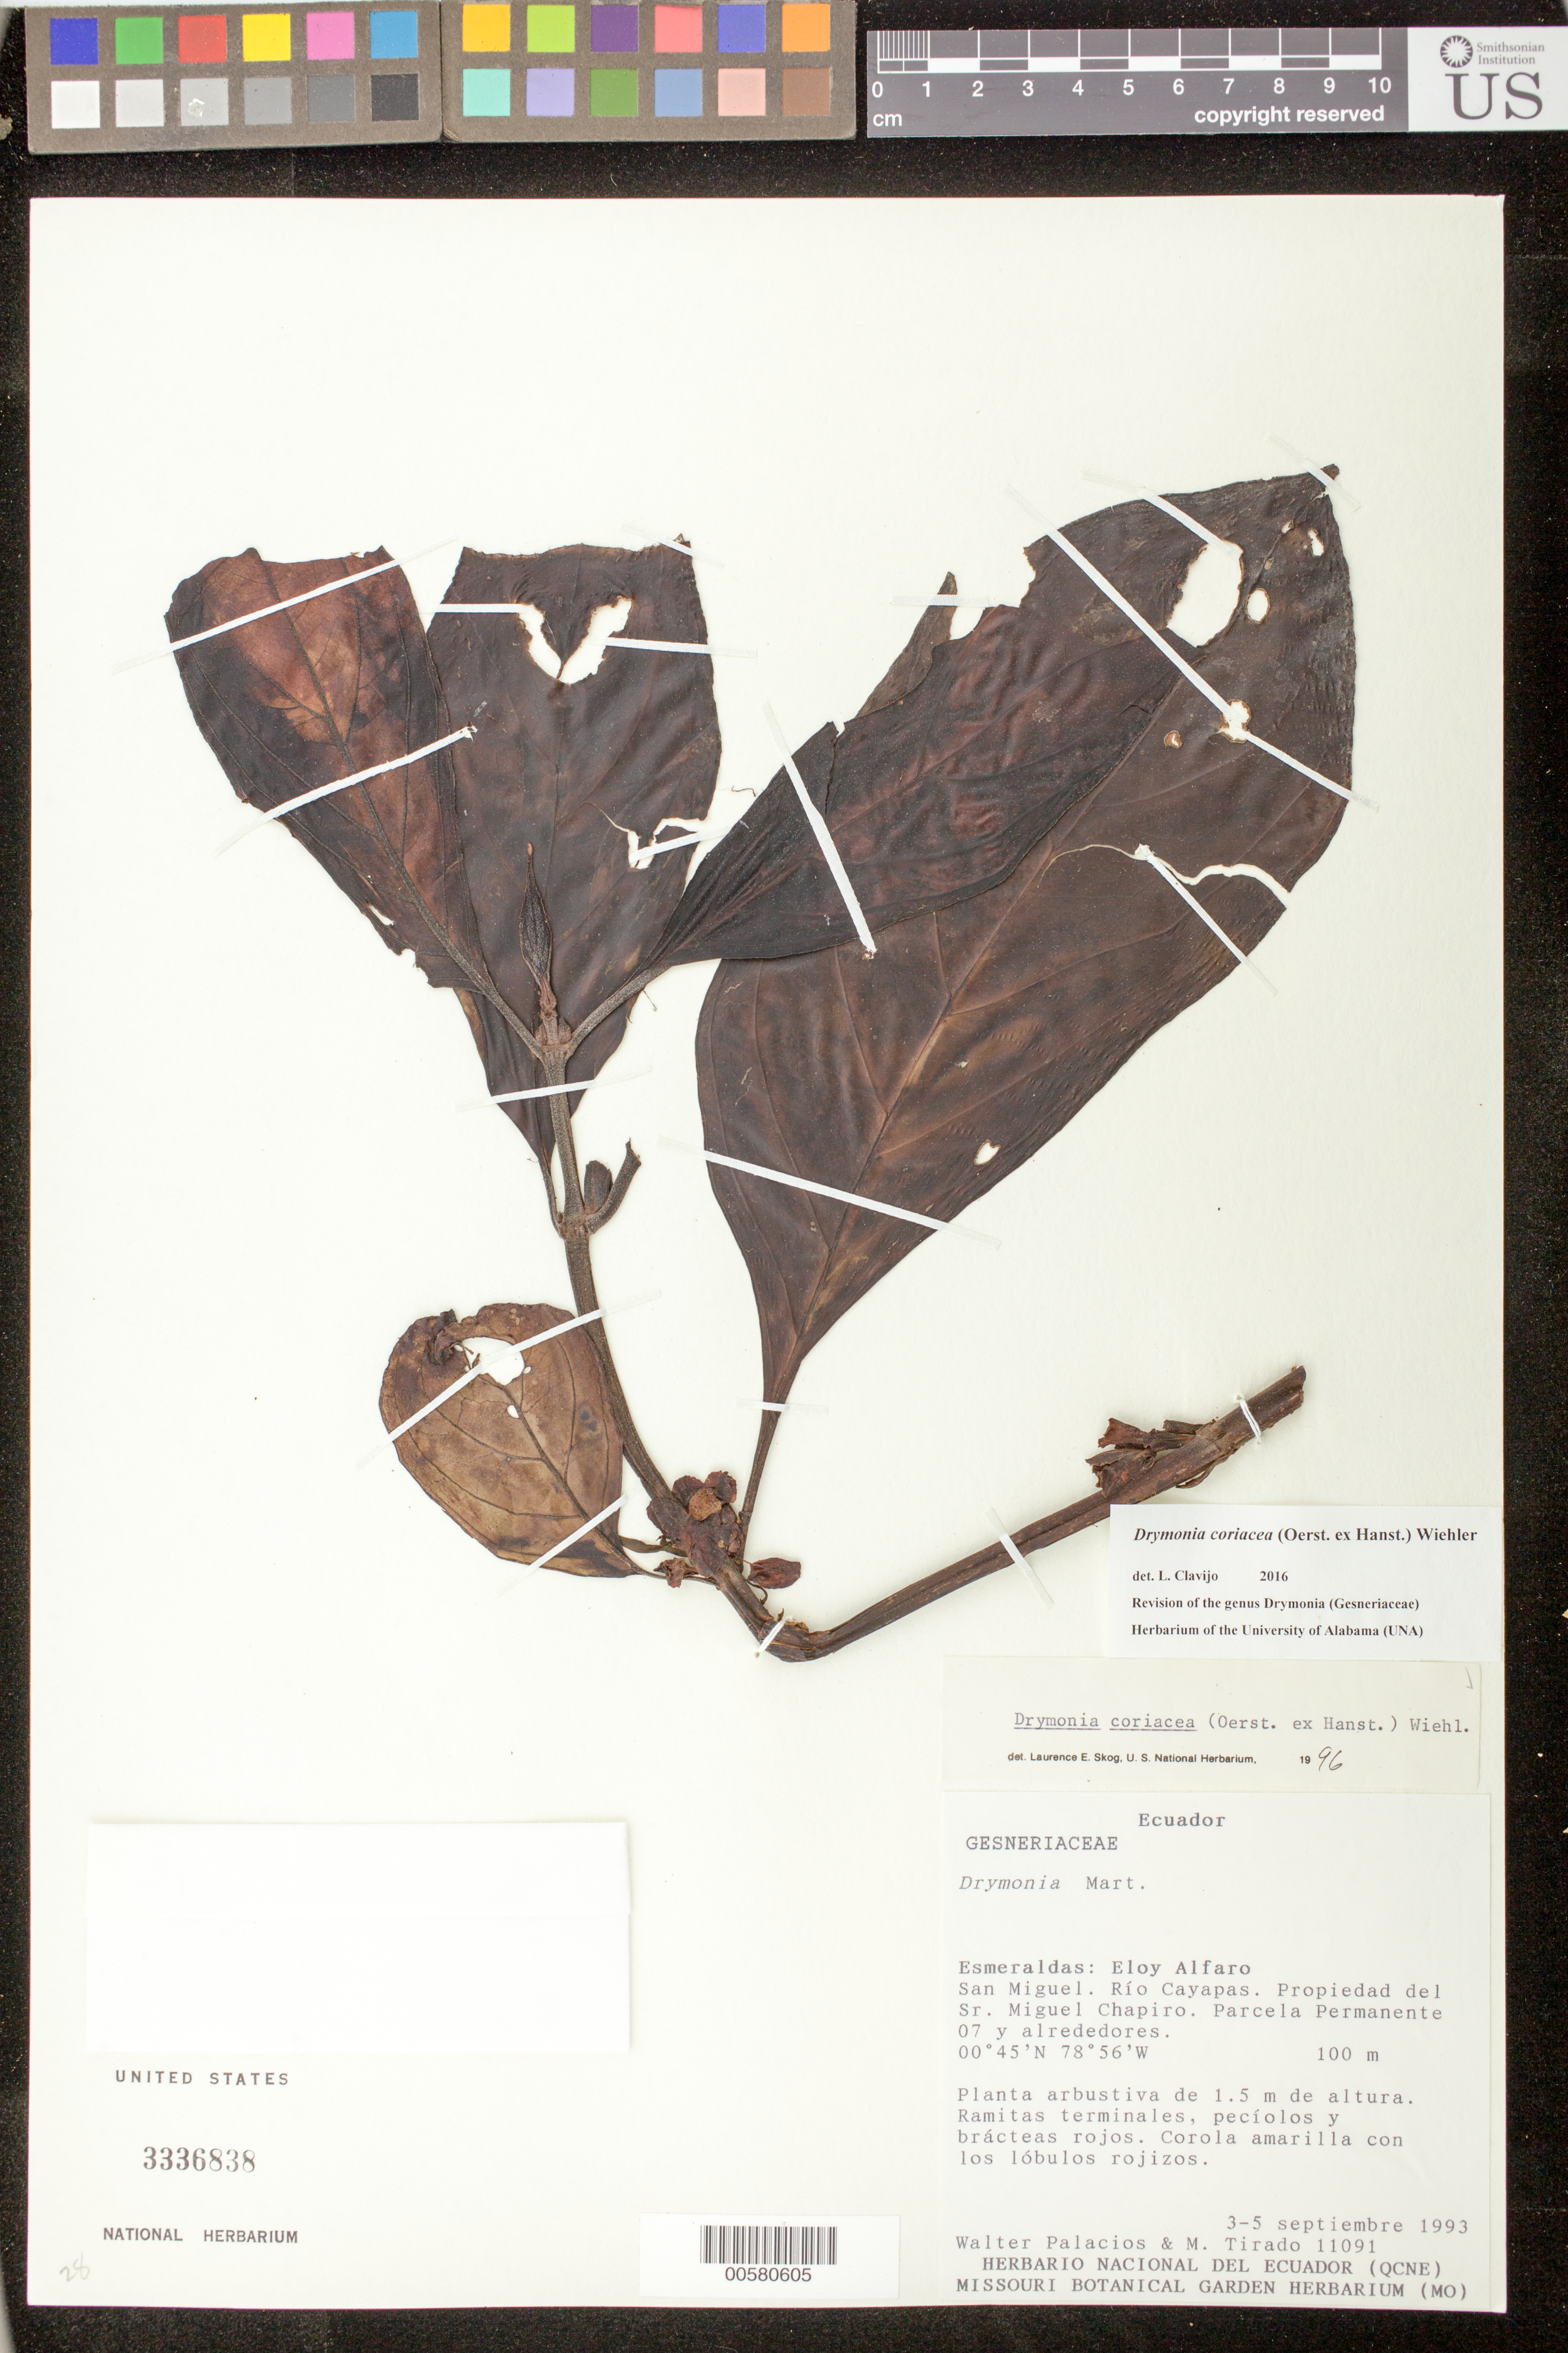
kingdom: Plantae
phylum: Tracheophyta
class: Magnoliopsida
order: Lamiales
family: Gesneriaceae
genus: Drymonia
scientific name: Drymonia coriacea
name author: (Oerst. ex Hanst.) Wiehler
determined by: Skog, Laurence E.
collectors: W. Palacios & M. Tirado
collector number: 11091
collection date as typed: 3-5 Sep 1993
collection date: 1993-09-03/1993-09-05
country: Ecuador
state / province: Esmeraldas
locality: Eloy Alfaro: San Miguel, Río Cayapas, propiedad del Sr. Miguel Chapiro, Parcela Permanente 07 y alrededores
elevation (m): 100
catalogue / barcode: US 3336838